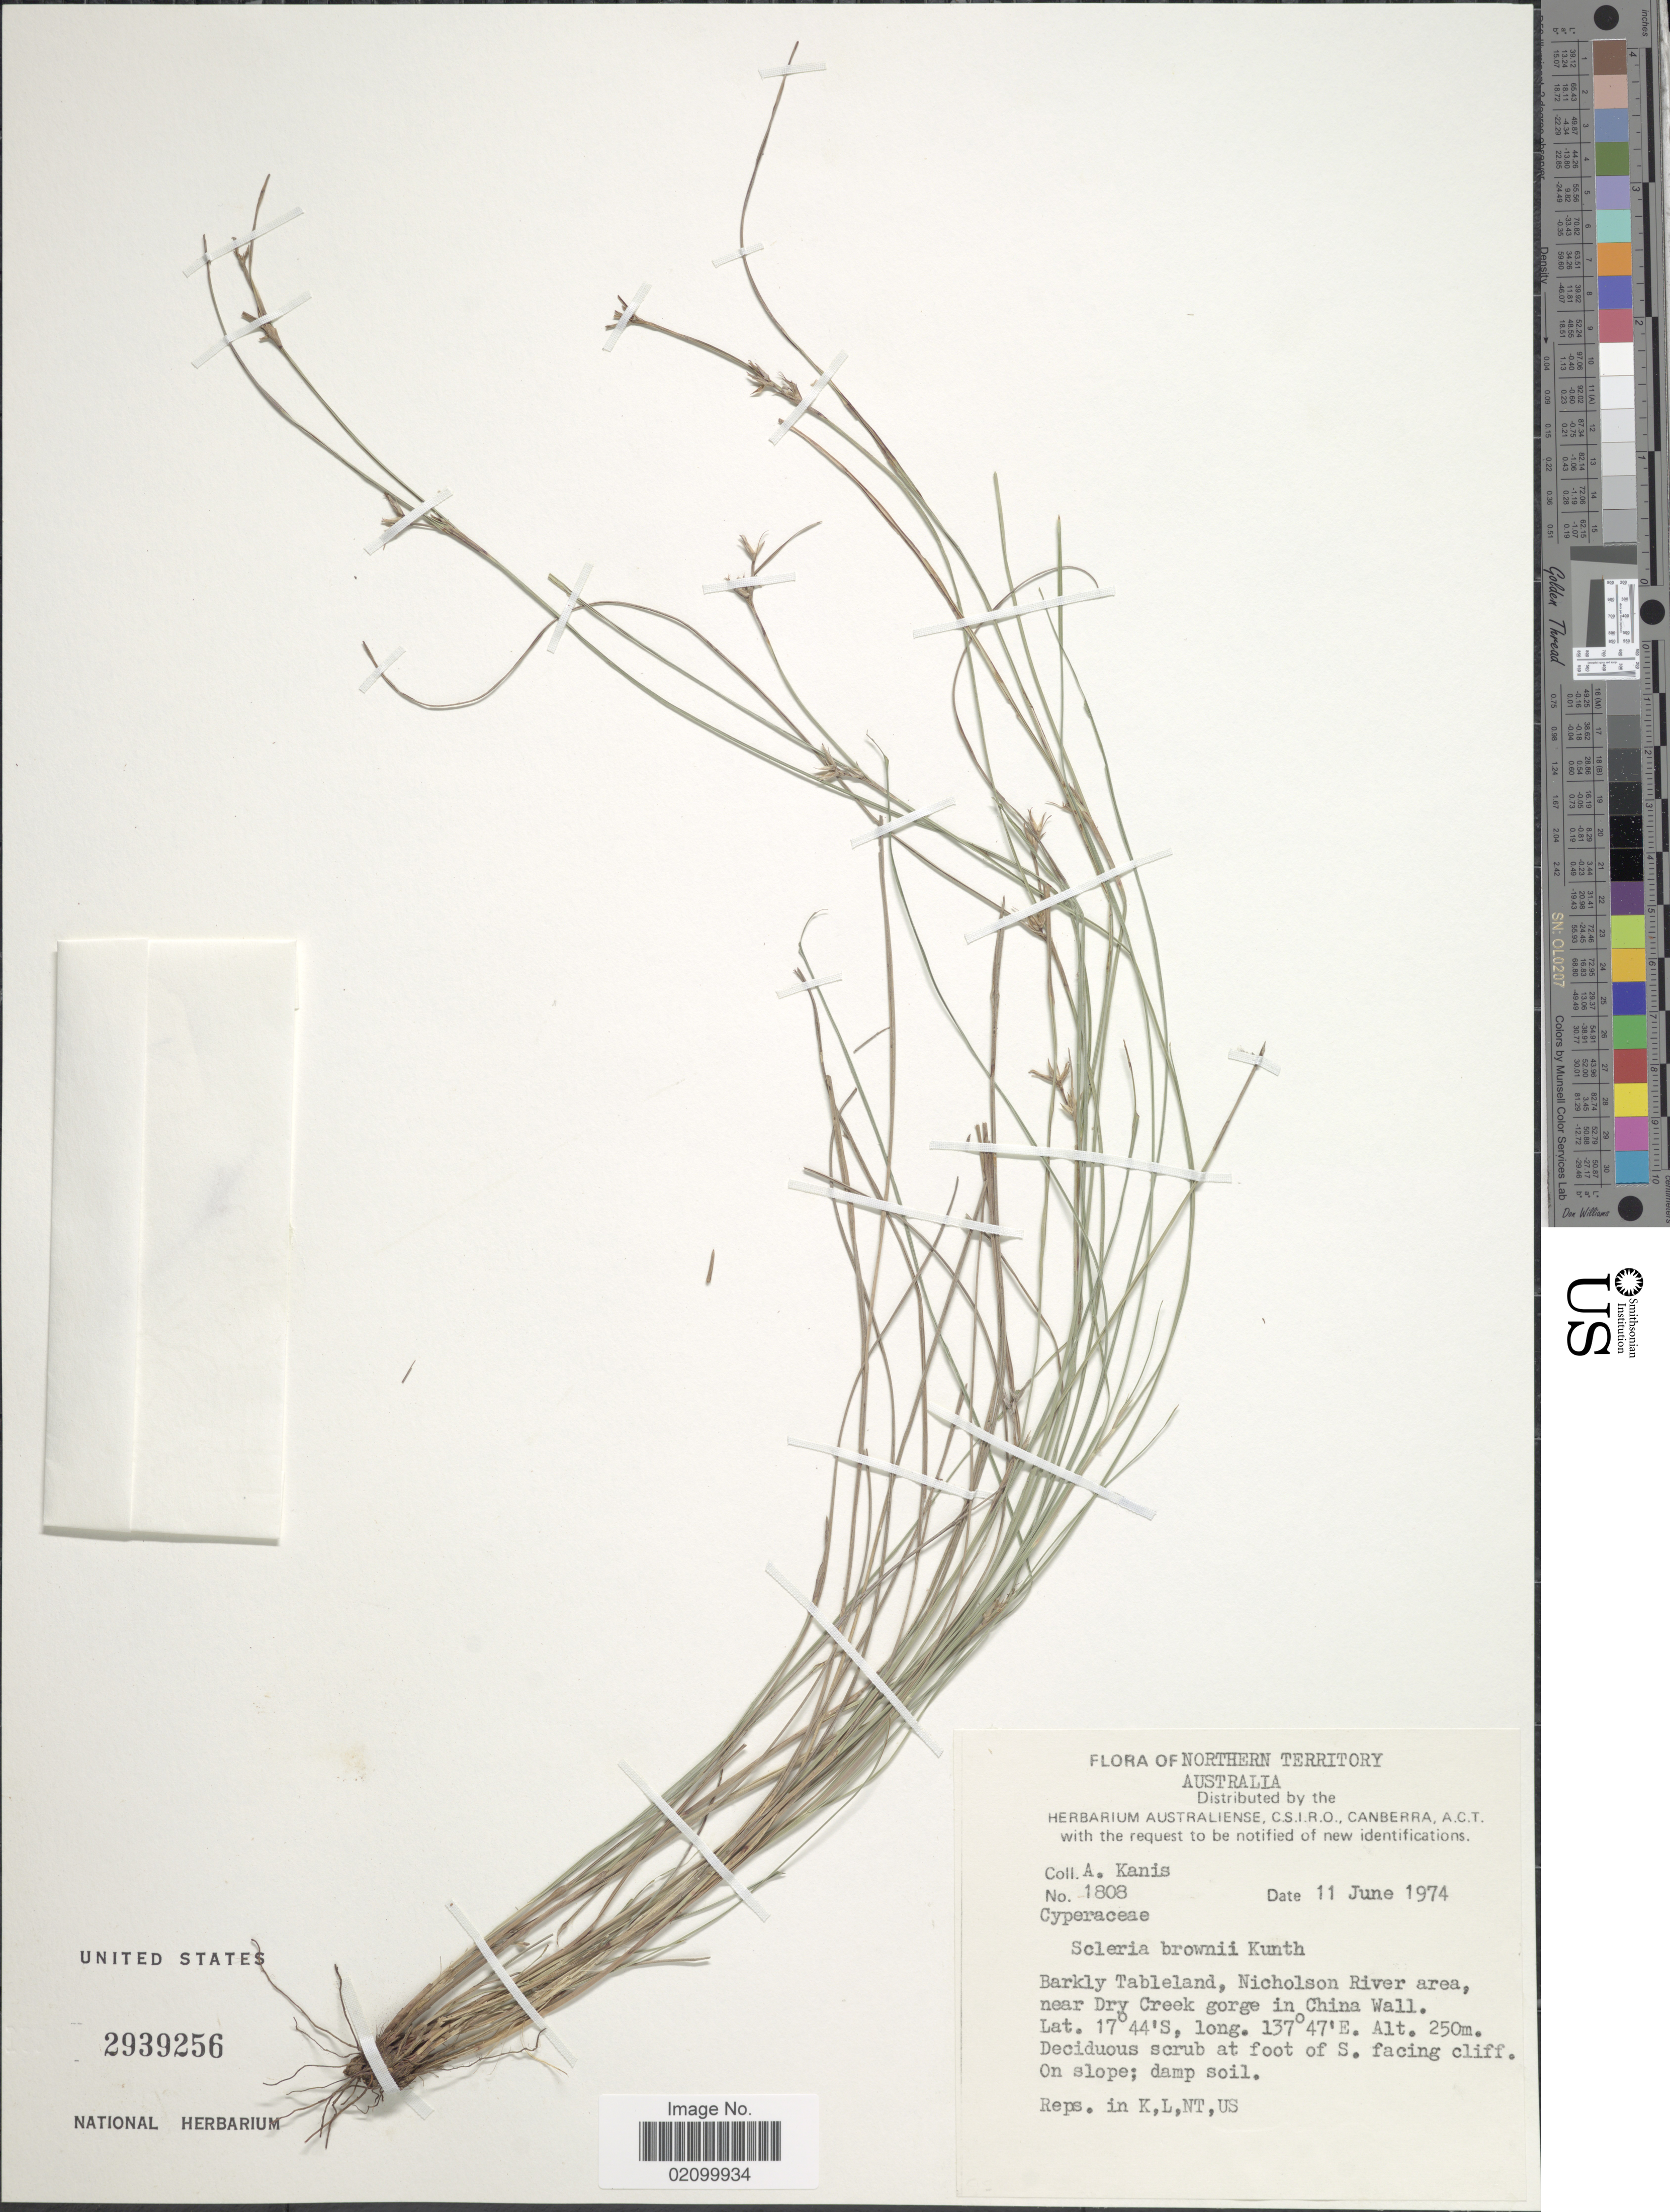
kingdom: Plantae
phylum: Tracheophyta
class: Liliopsida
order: Poales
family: Cyperaceae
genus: Scleria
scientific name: Scleria brownii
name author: Kunth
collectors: A. Kanis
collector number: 1808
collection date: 1974-06-11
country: Australia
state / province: Northern Territory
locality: Barkly Tableland, Nicholson River area, near Dry Creek gorge in China Wall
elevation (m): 250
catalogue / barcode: US 2939256